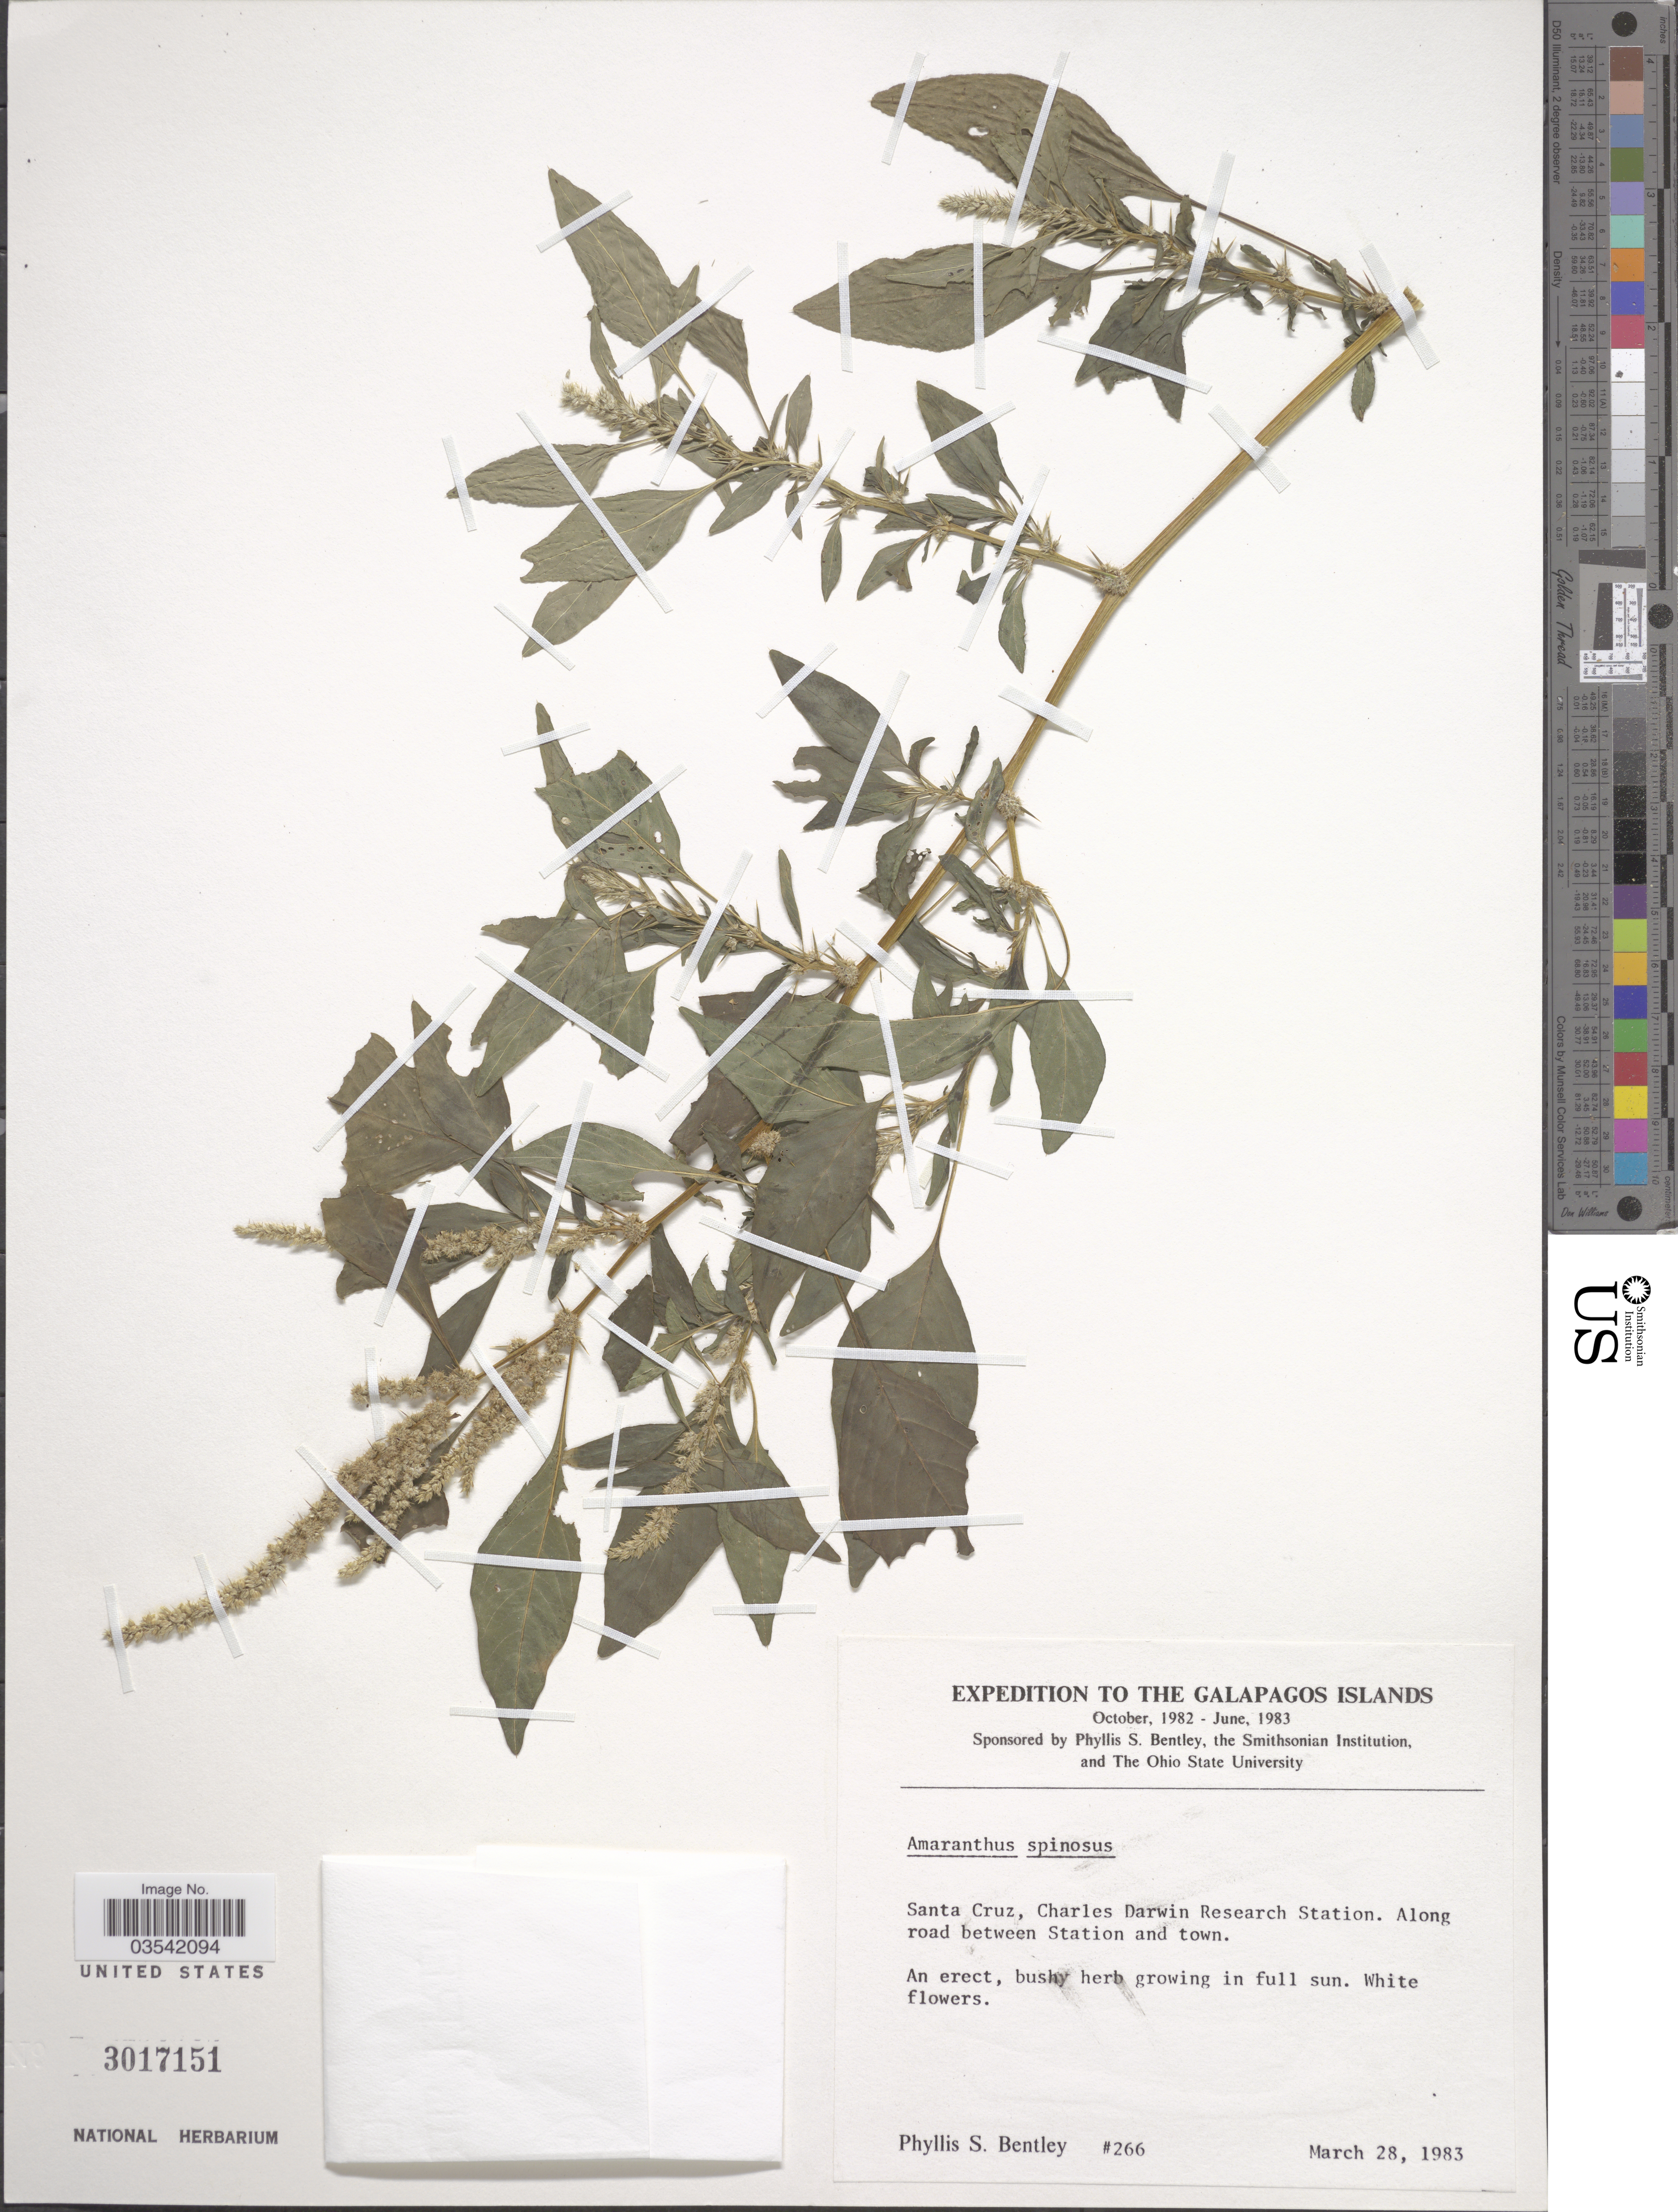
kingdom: Plantae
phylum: Tracheophyta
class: Magnoliopsida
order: Caryophyllales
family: Amaranthaceae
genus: Amaranthus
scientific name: Amaranthus spinosus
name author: L.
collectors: P. S. Bentley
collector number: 266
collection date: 1983-03-28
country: Ecuador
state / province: Colón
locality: Galapagos Islands. Santa Cruz, Charles Darwin Research Station. Along road between Station and town.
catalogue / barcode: US 3017151